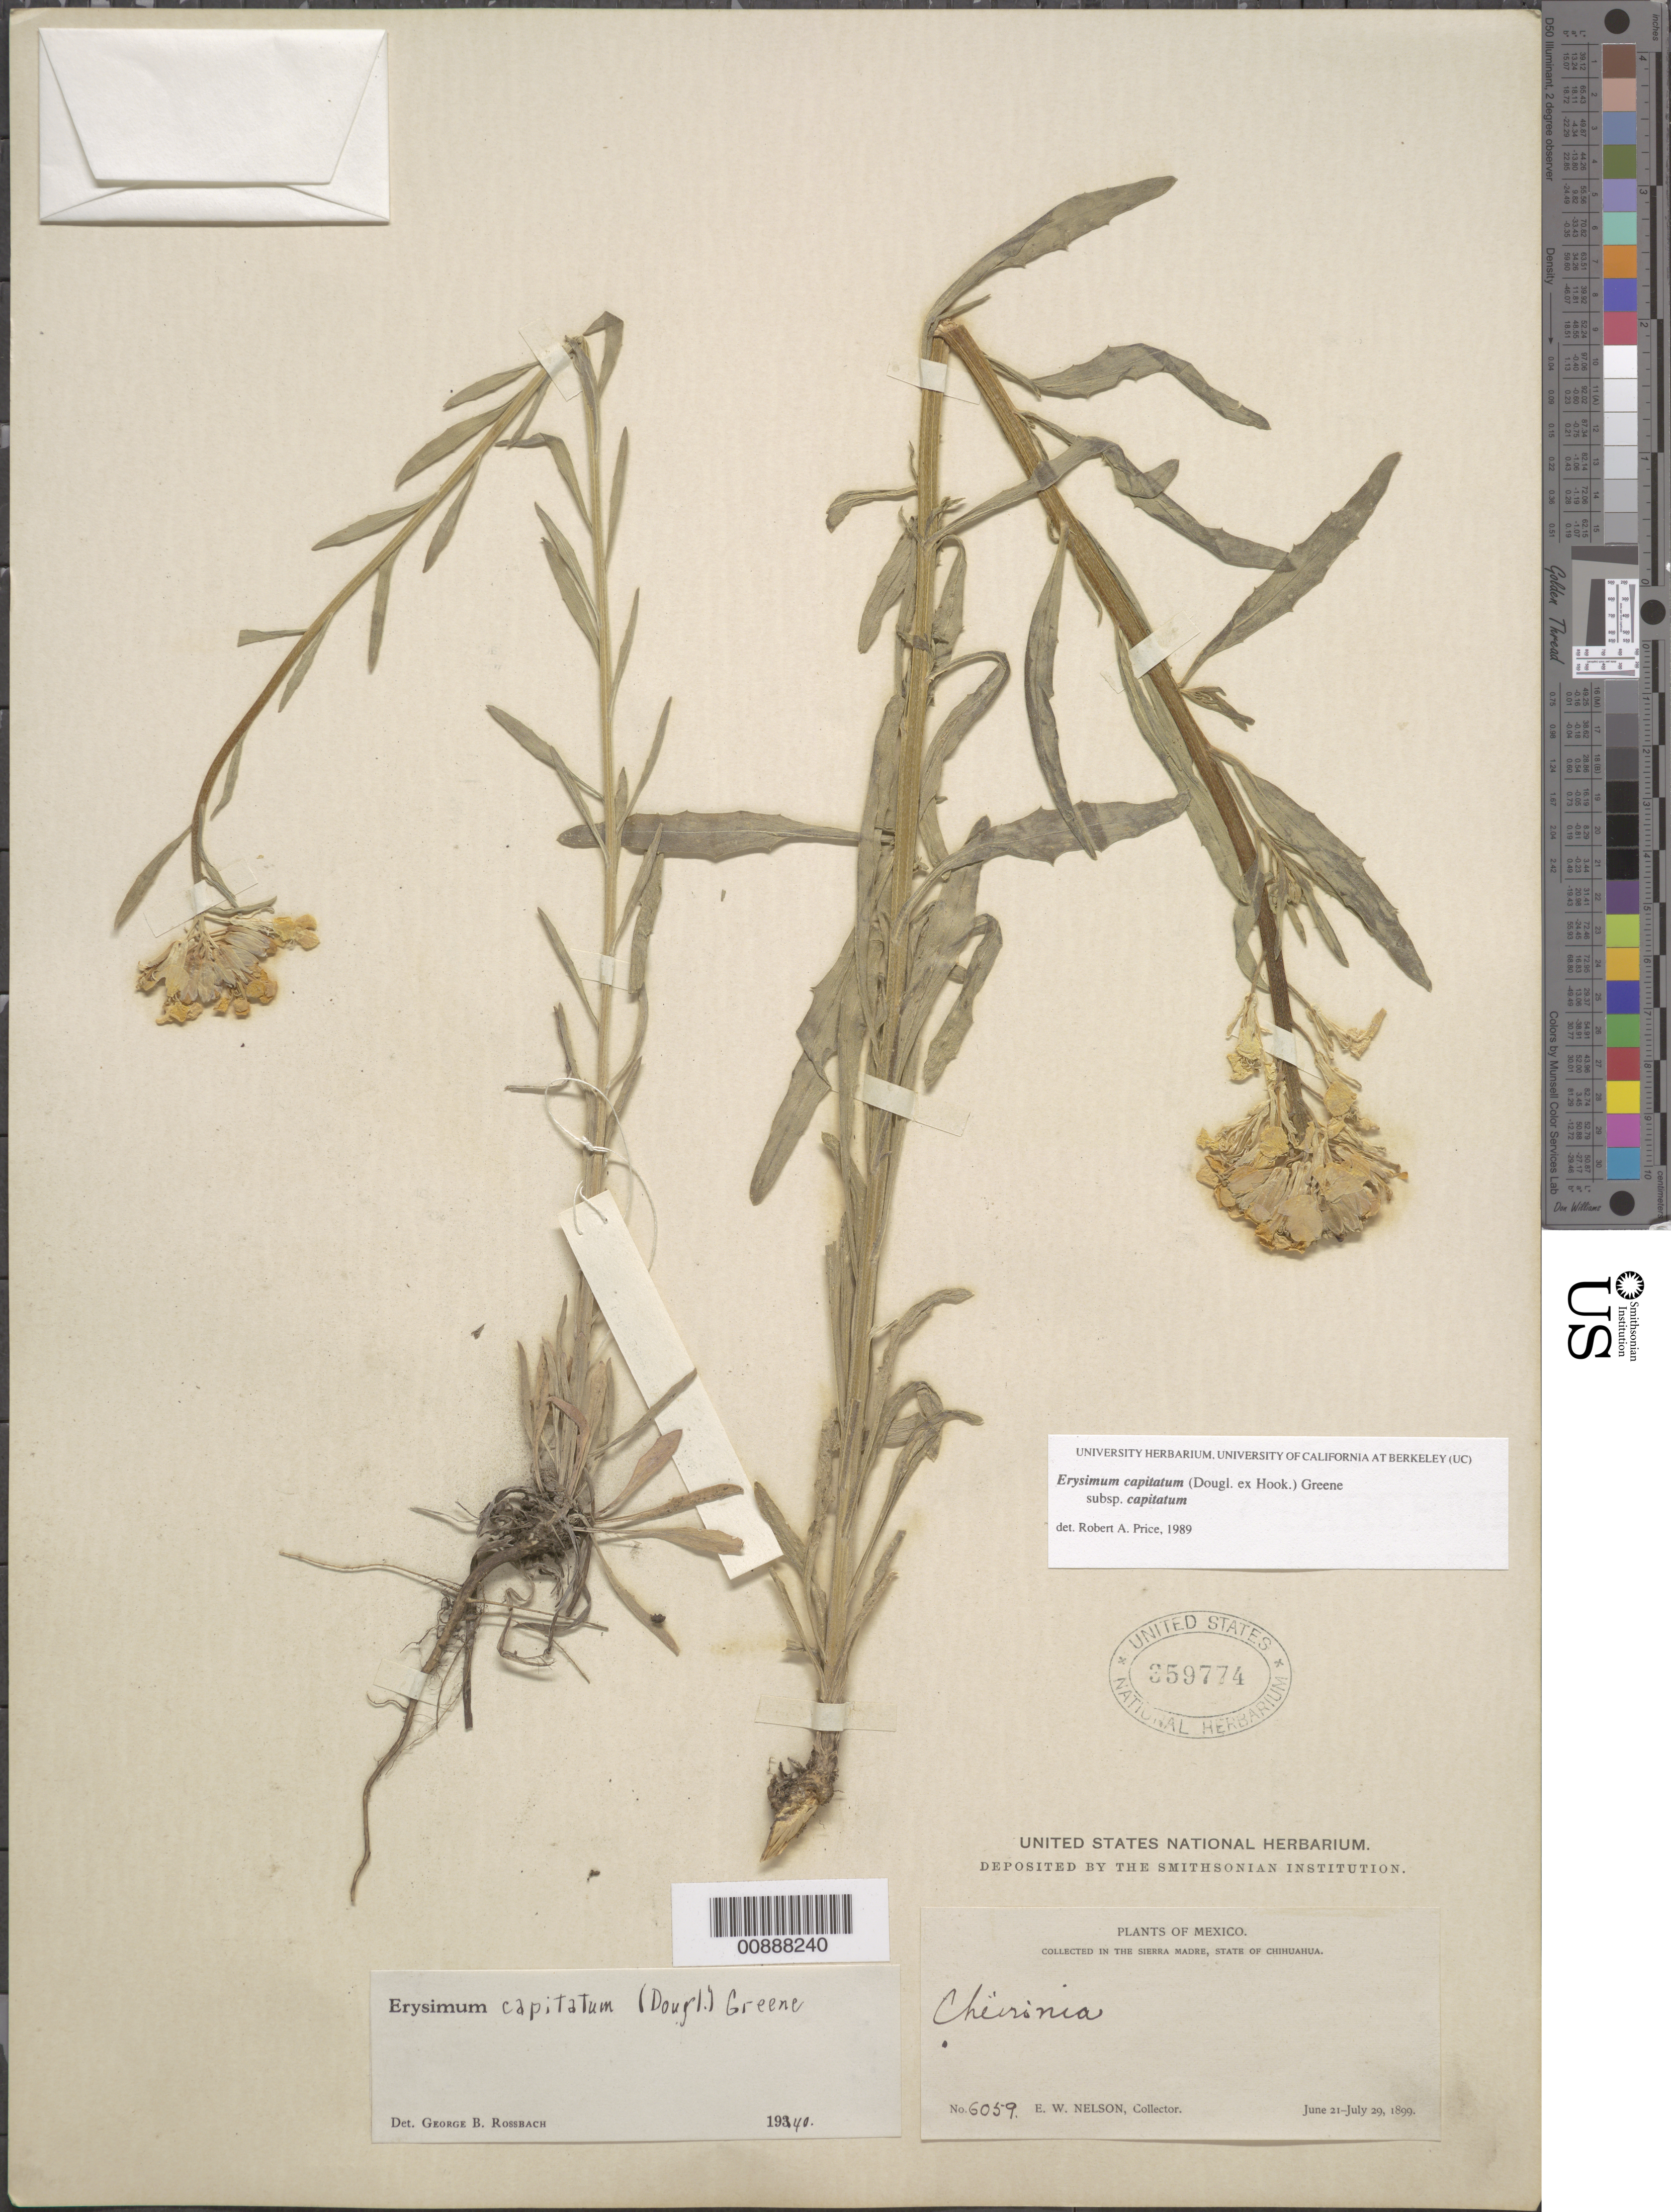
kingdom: Plantae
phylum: Tracheophyta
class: Magnoliopsida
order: Brassicales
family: Brassicaceae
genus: Erysimum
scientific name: Erysimum capitatum subsp. capitatum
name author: (Douglas ex Hook.) Greene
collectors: E. W. Nelson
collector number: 6059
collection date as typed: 21 Jun 1899 to 29 Jul 1899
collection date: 1899-06-21/1899-07-29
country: Mexico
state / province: Chihuahua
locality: Sierra Madre, Chihuahua.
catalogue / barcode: US 359774